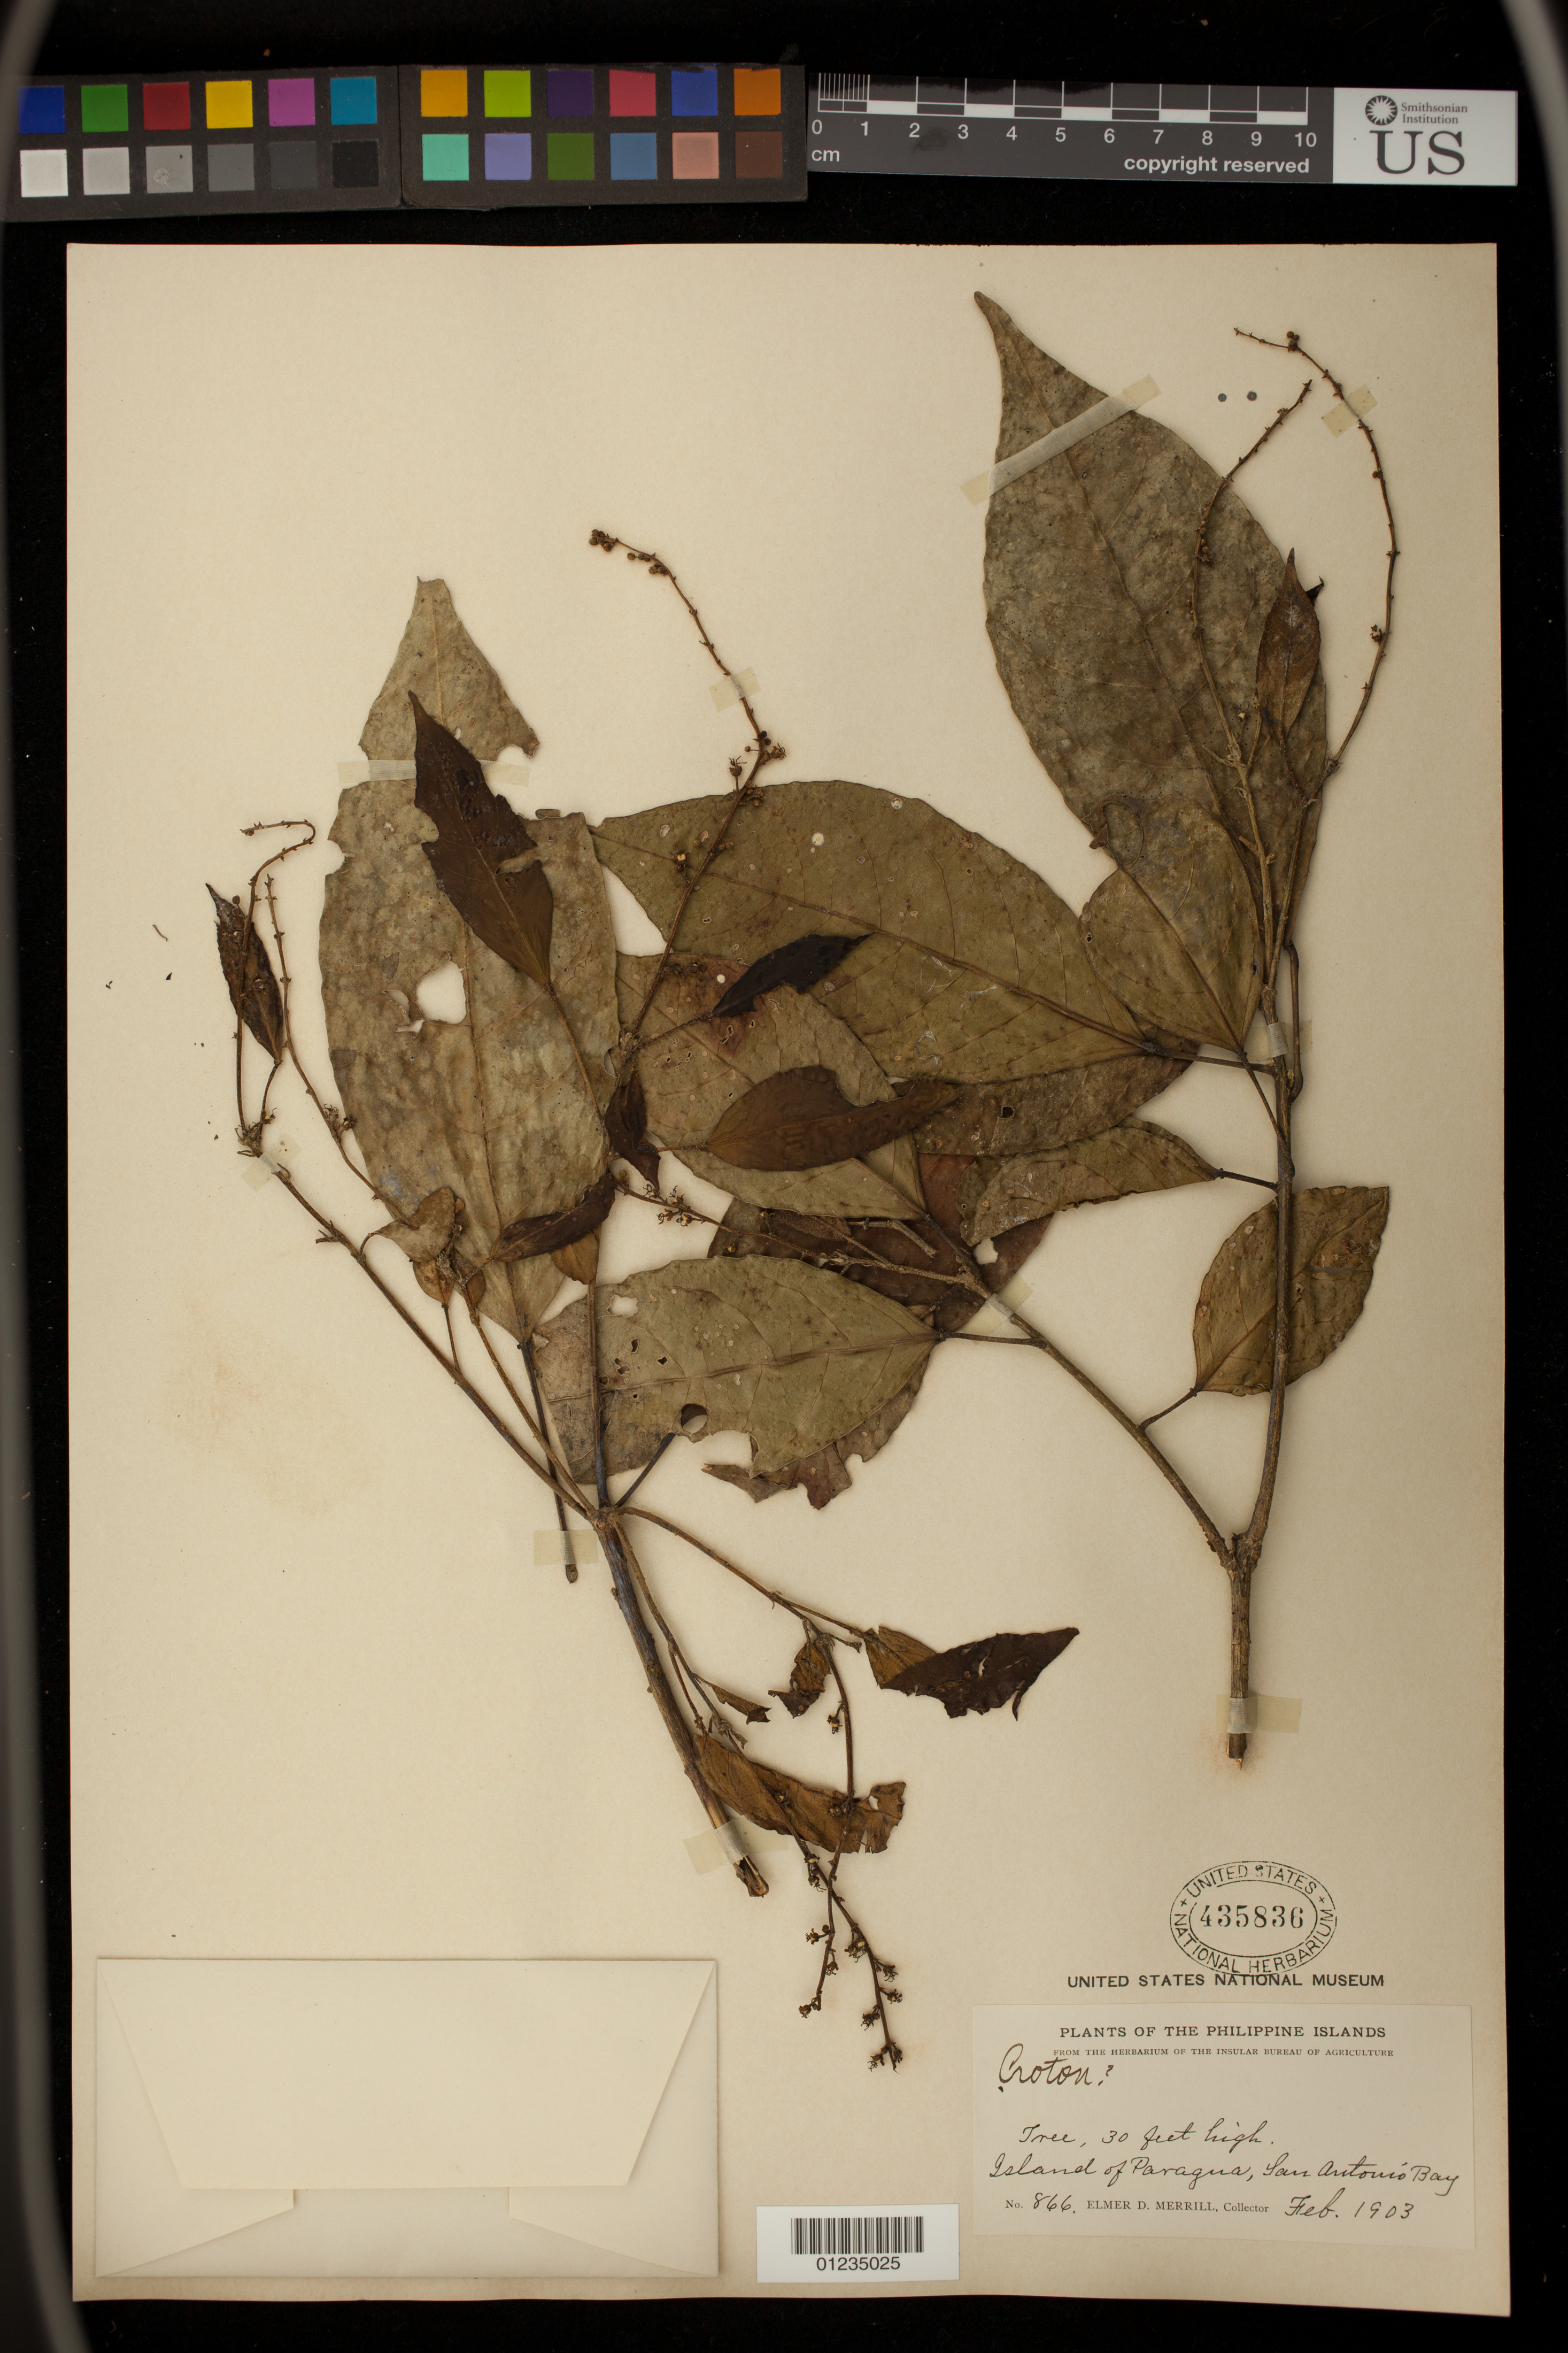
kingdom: Plantae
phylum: Tracheophyta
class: Magnoliopsida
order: Malpighiales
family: Euphorbiaceae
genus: Croton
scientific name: Croton sp.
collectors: E. D. Merrill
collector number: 866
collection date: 1903-02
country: Philippines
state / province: Mimaropa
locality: Island of Paragua, San Antonio Bay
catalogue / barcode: US 435836